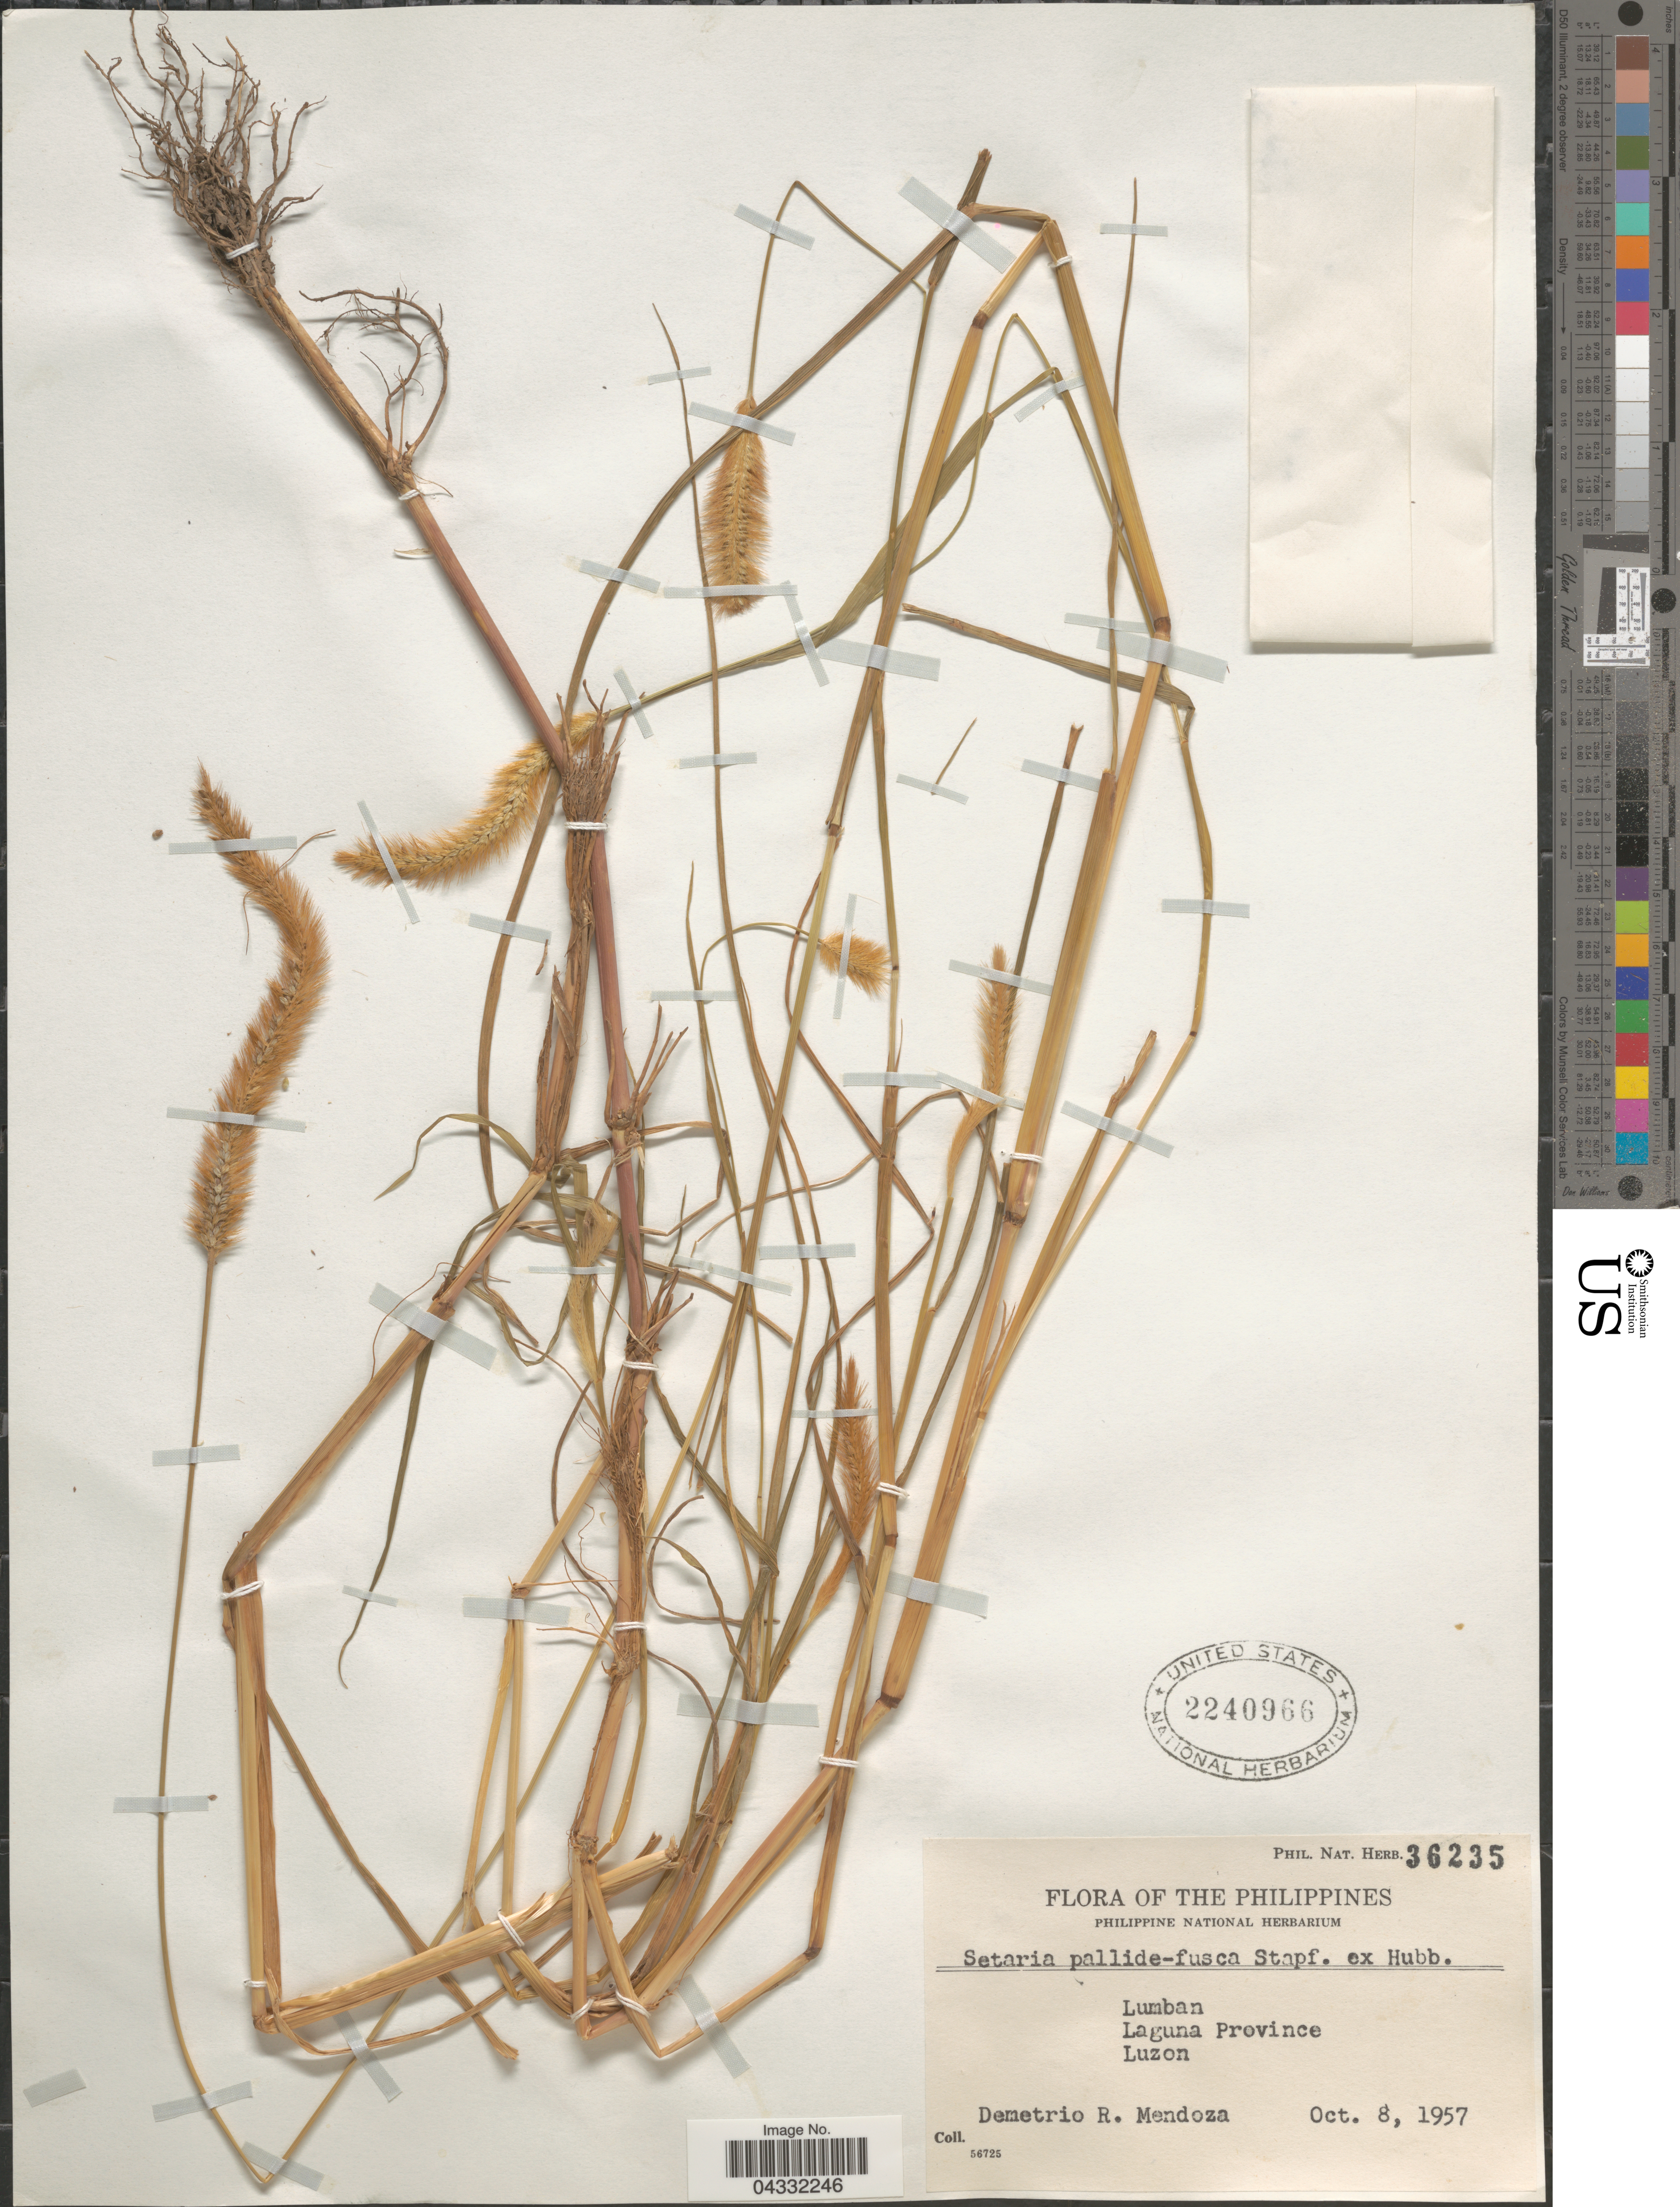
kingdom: Plantae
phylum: Tracheophyta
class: Liliopsida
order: Poales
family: Poaceae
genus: Setaria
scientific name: Setaria pallide-fusca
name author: (Schumach.) Stapf & C.E. Hubb.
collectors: D. Mendoza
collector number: Phil. Nat. Herb. 36235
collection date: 1957-10-08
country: Philippines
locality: Lumban. Laguna Province. Luzon.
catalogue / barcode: US 2240966